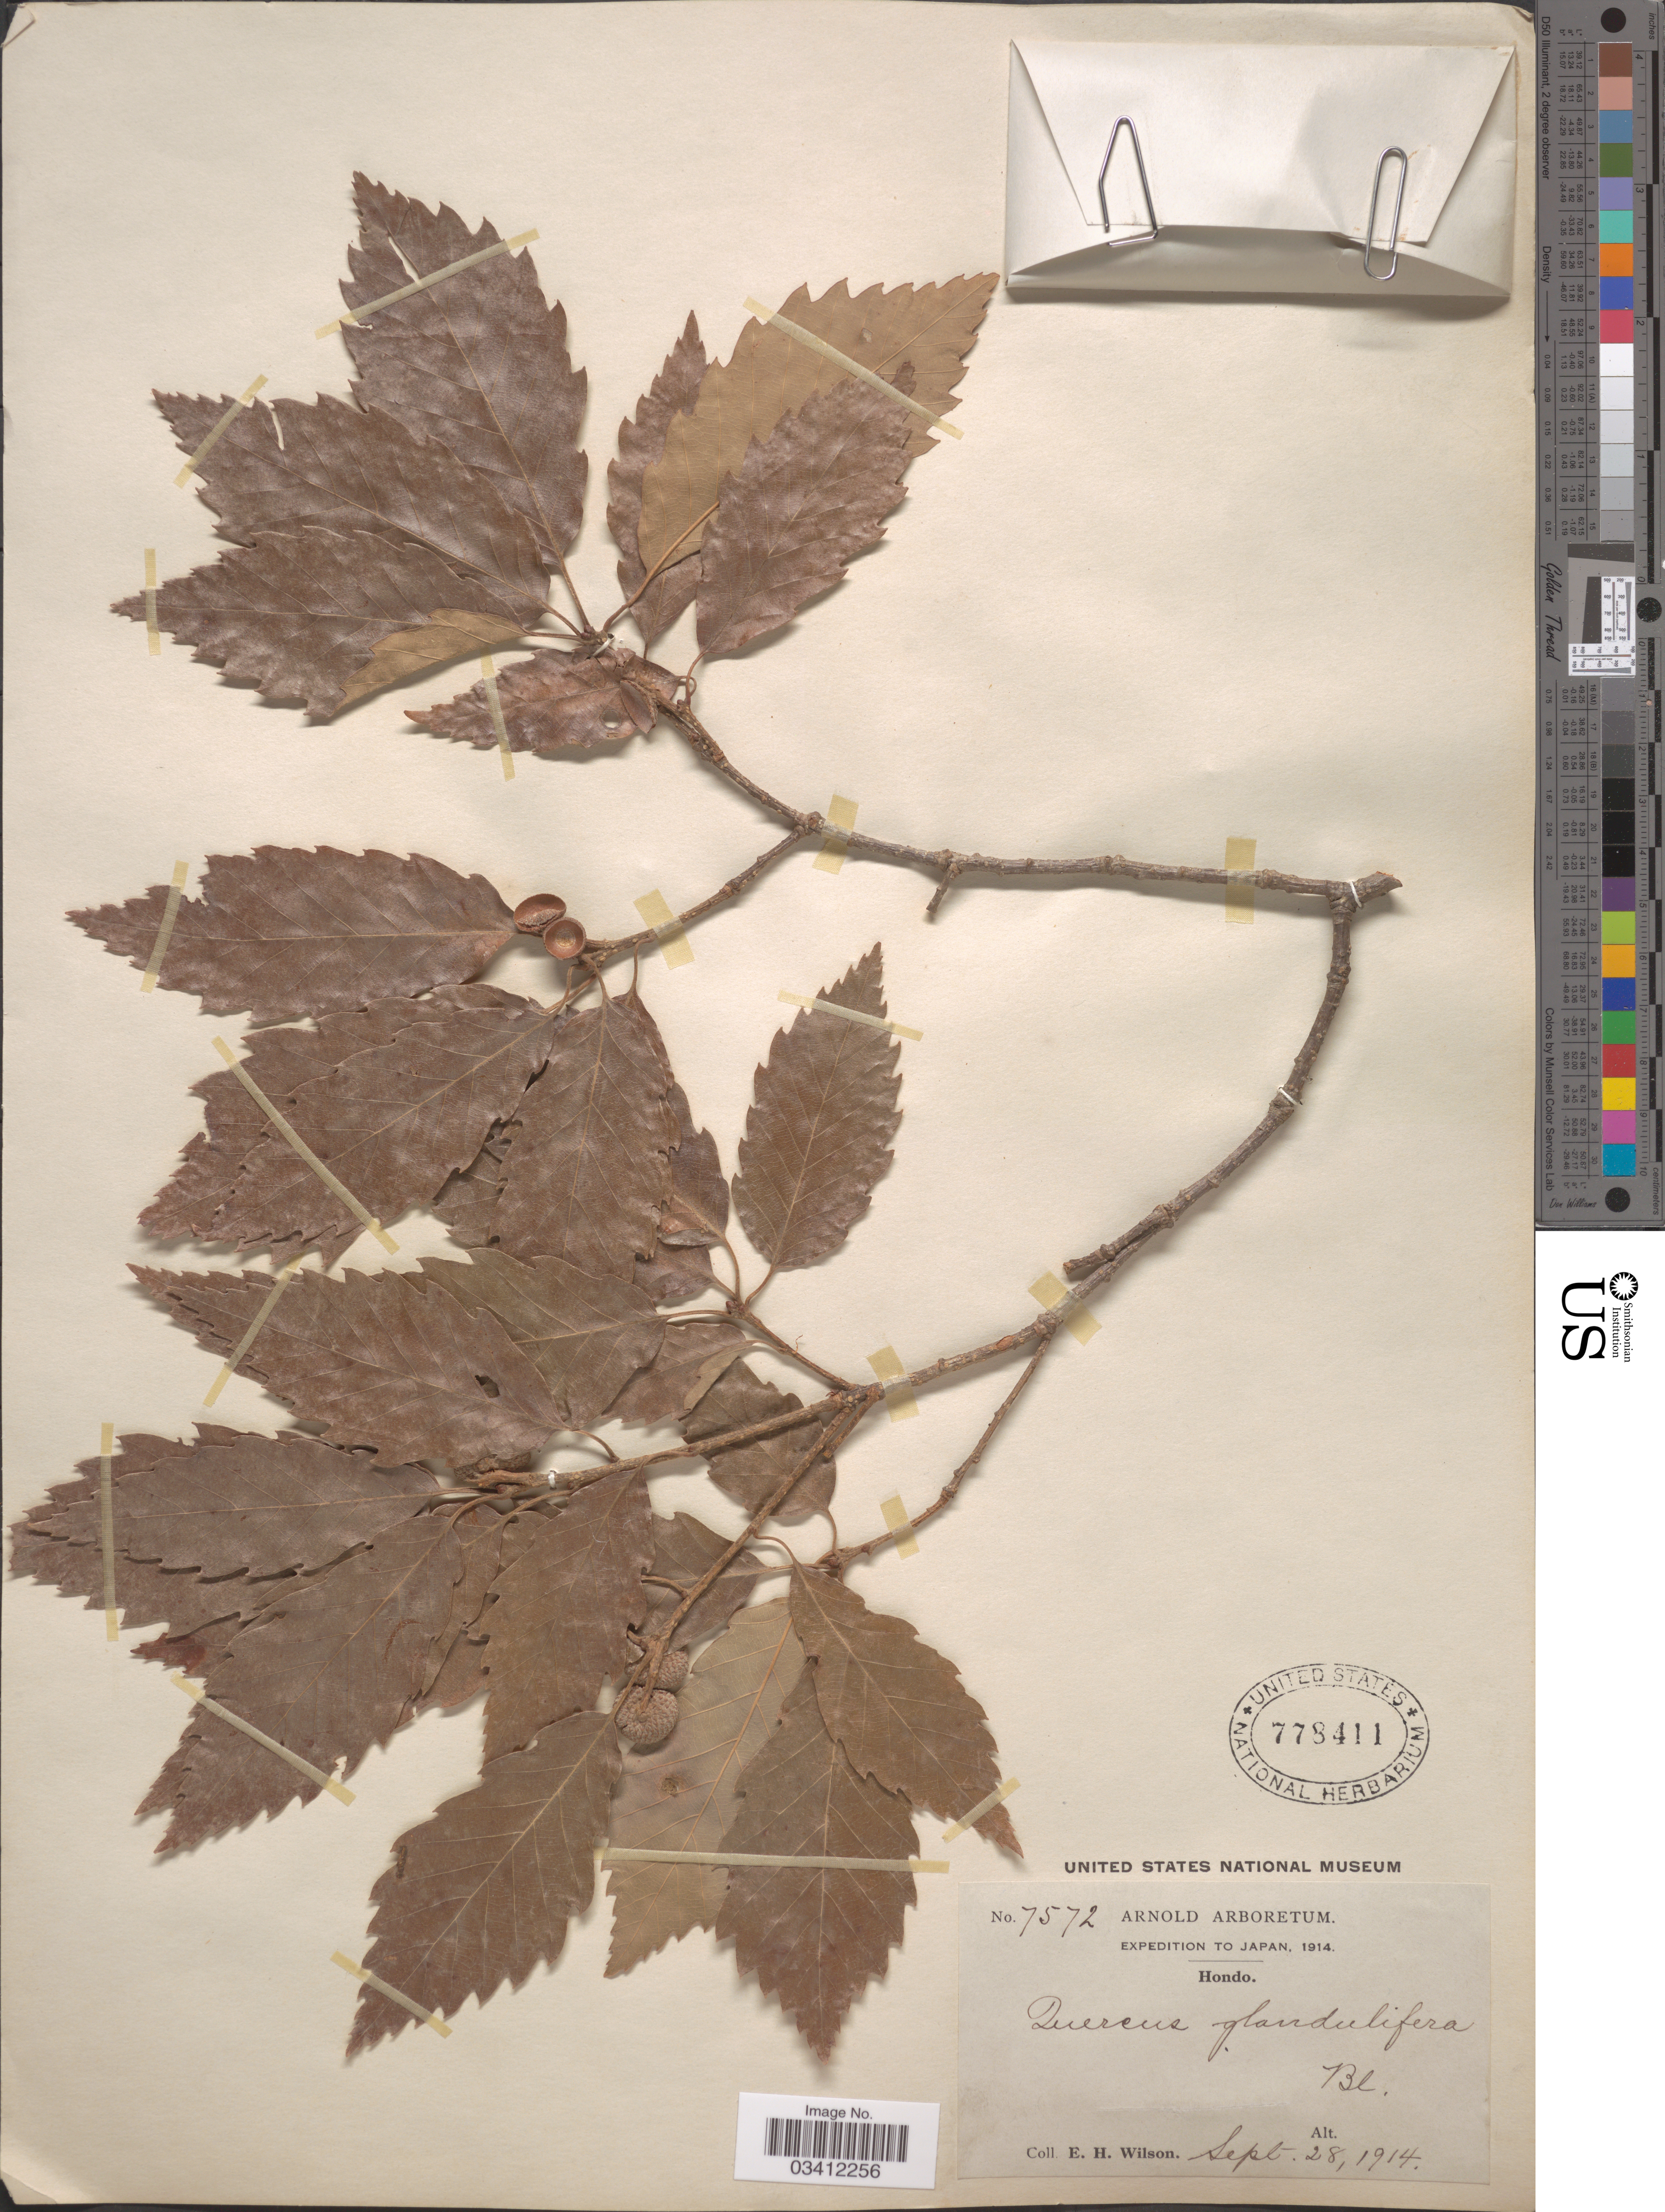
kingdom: Plantae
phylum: Tracheophyta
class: Magnoliopsida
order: Fagales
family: Fagaceae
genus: Quercus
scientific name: Quercus serrata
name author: Thunb.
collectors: E. Wilson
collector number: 7572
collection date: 1914-09-28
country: Japan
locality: Hondo.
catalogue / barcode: US 778411